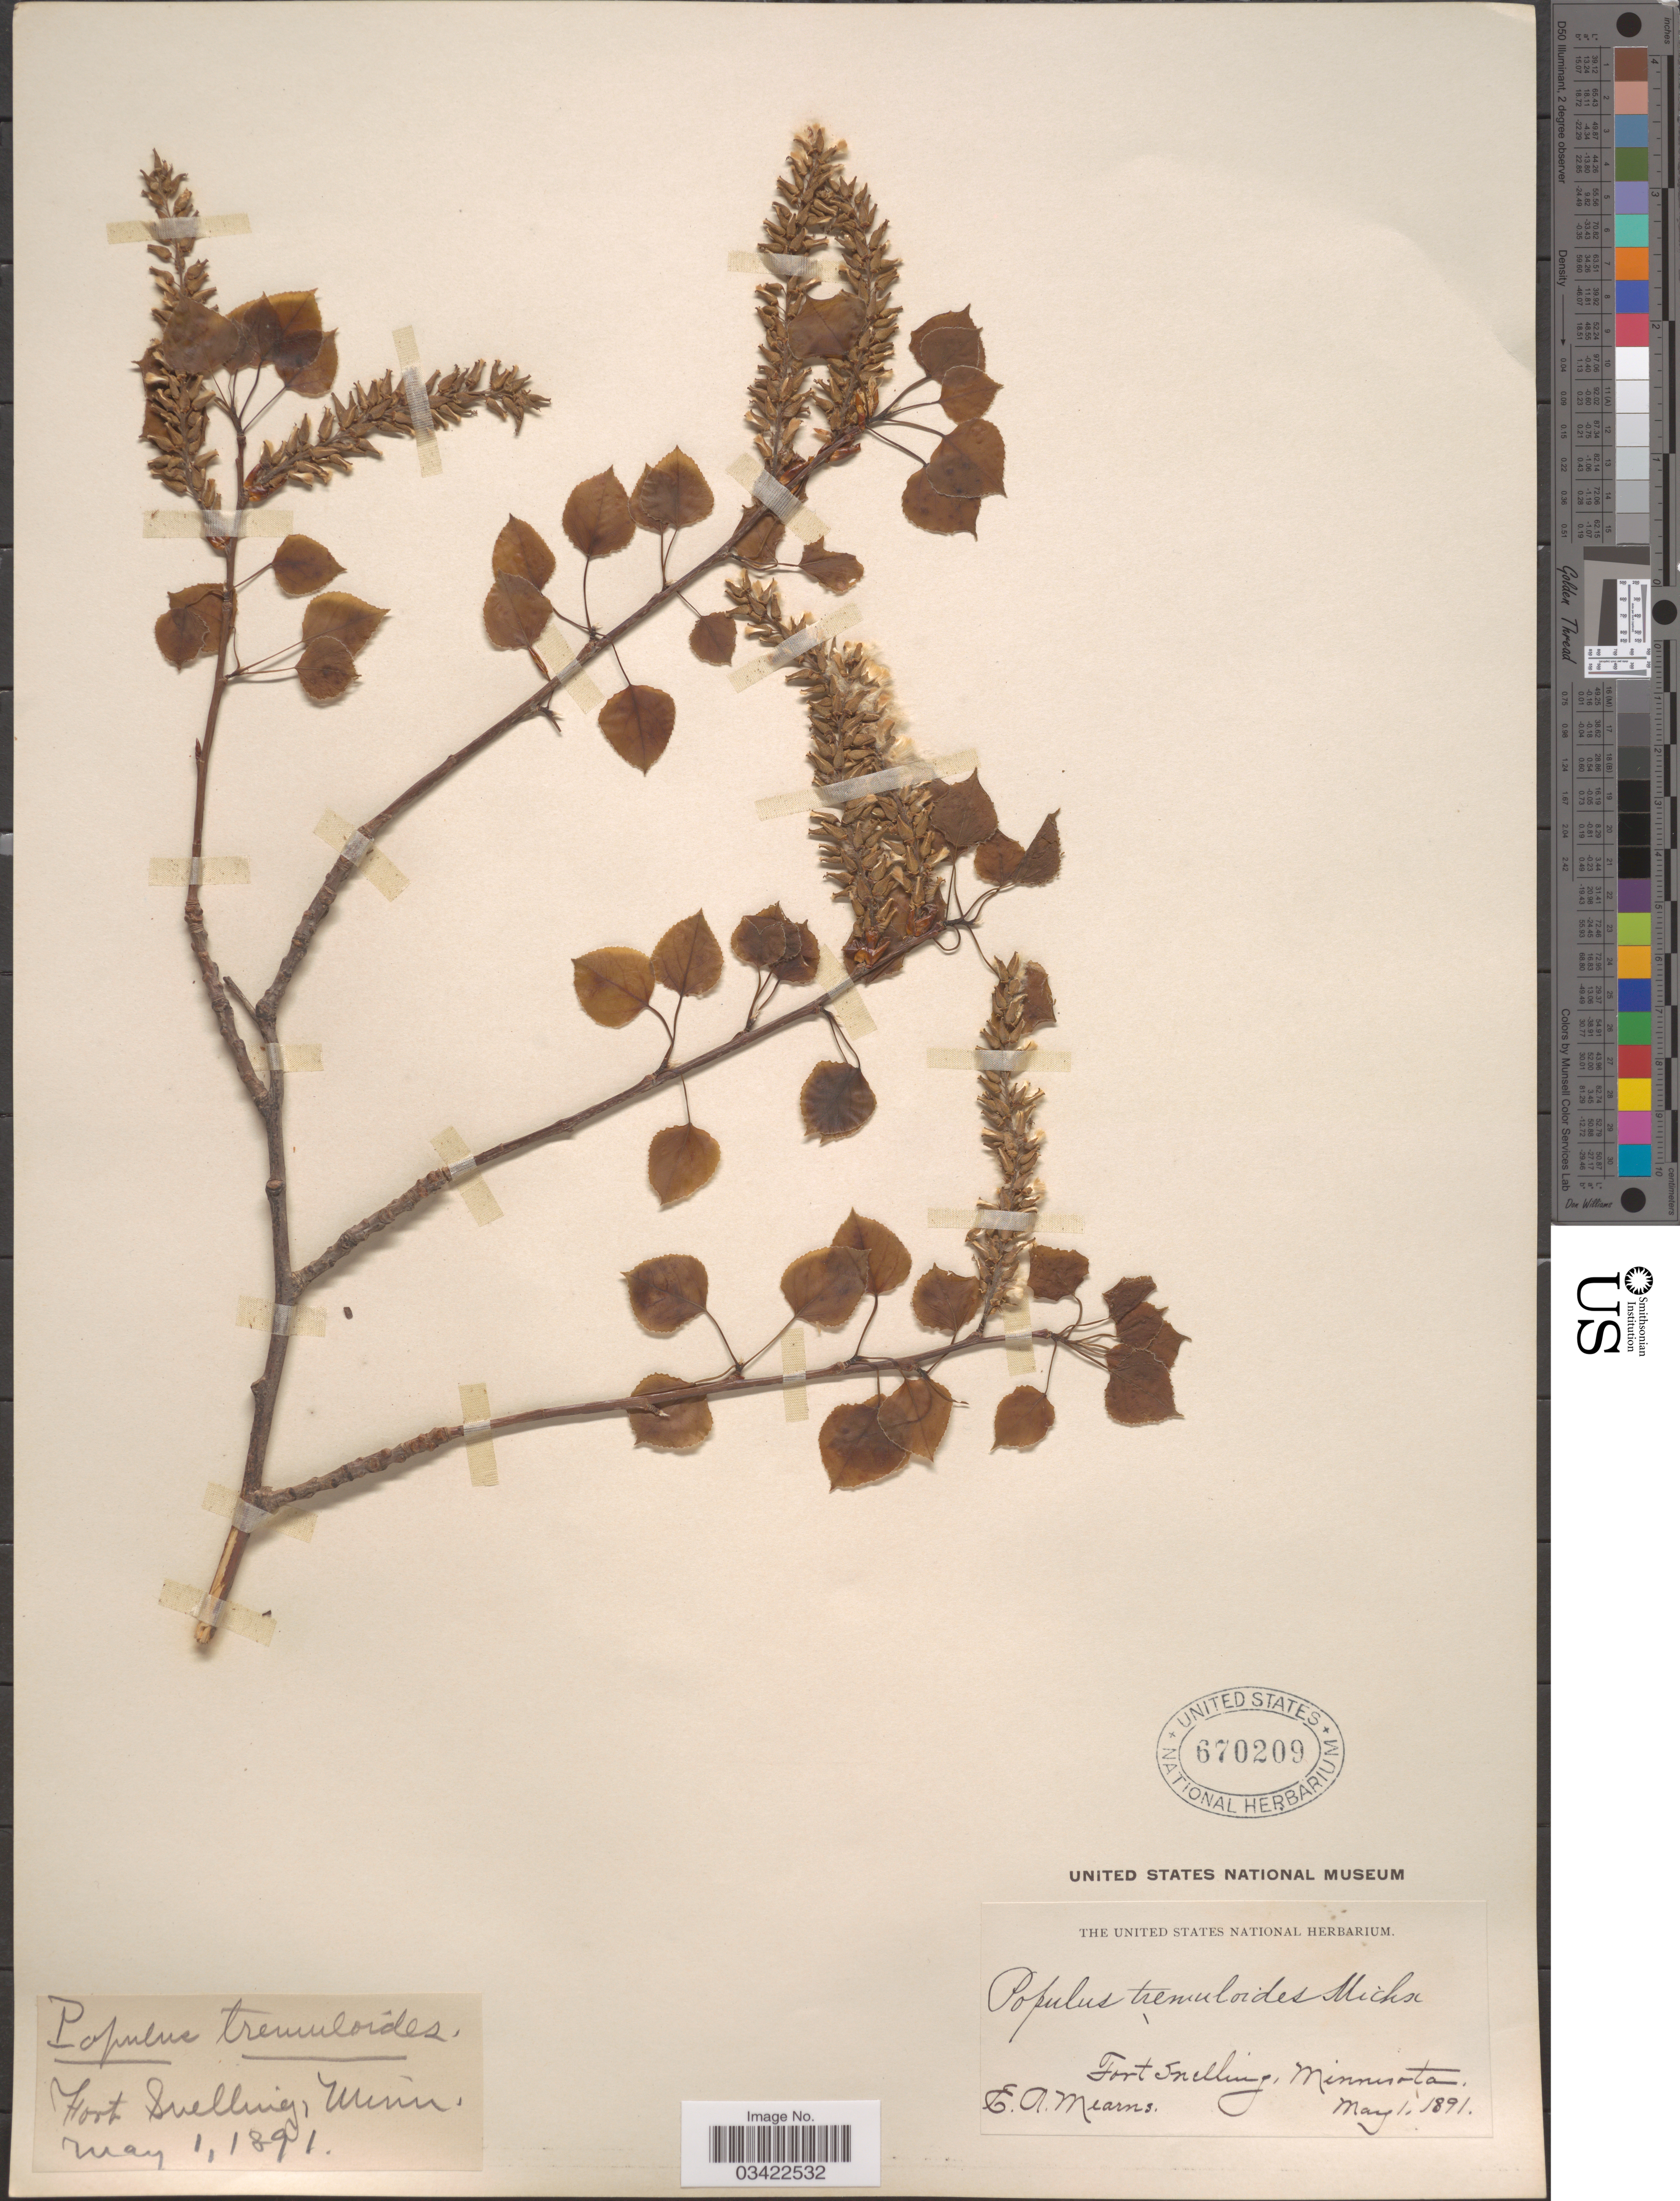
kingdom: Plantae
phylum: Tracheophyta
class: Magnoliopsida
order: Malpighiales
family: Salicaceae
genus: Populus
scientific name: Populus tremuloides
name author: Michx.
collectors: E. A. Mearns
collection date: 1891-05-01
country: United States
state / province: Minnesota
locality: Fort Snelling.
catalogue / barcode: US 670209